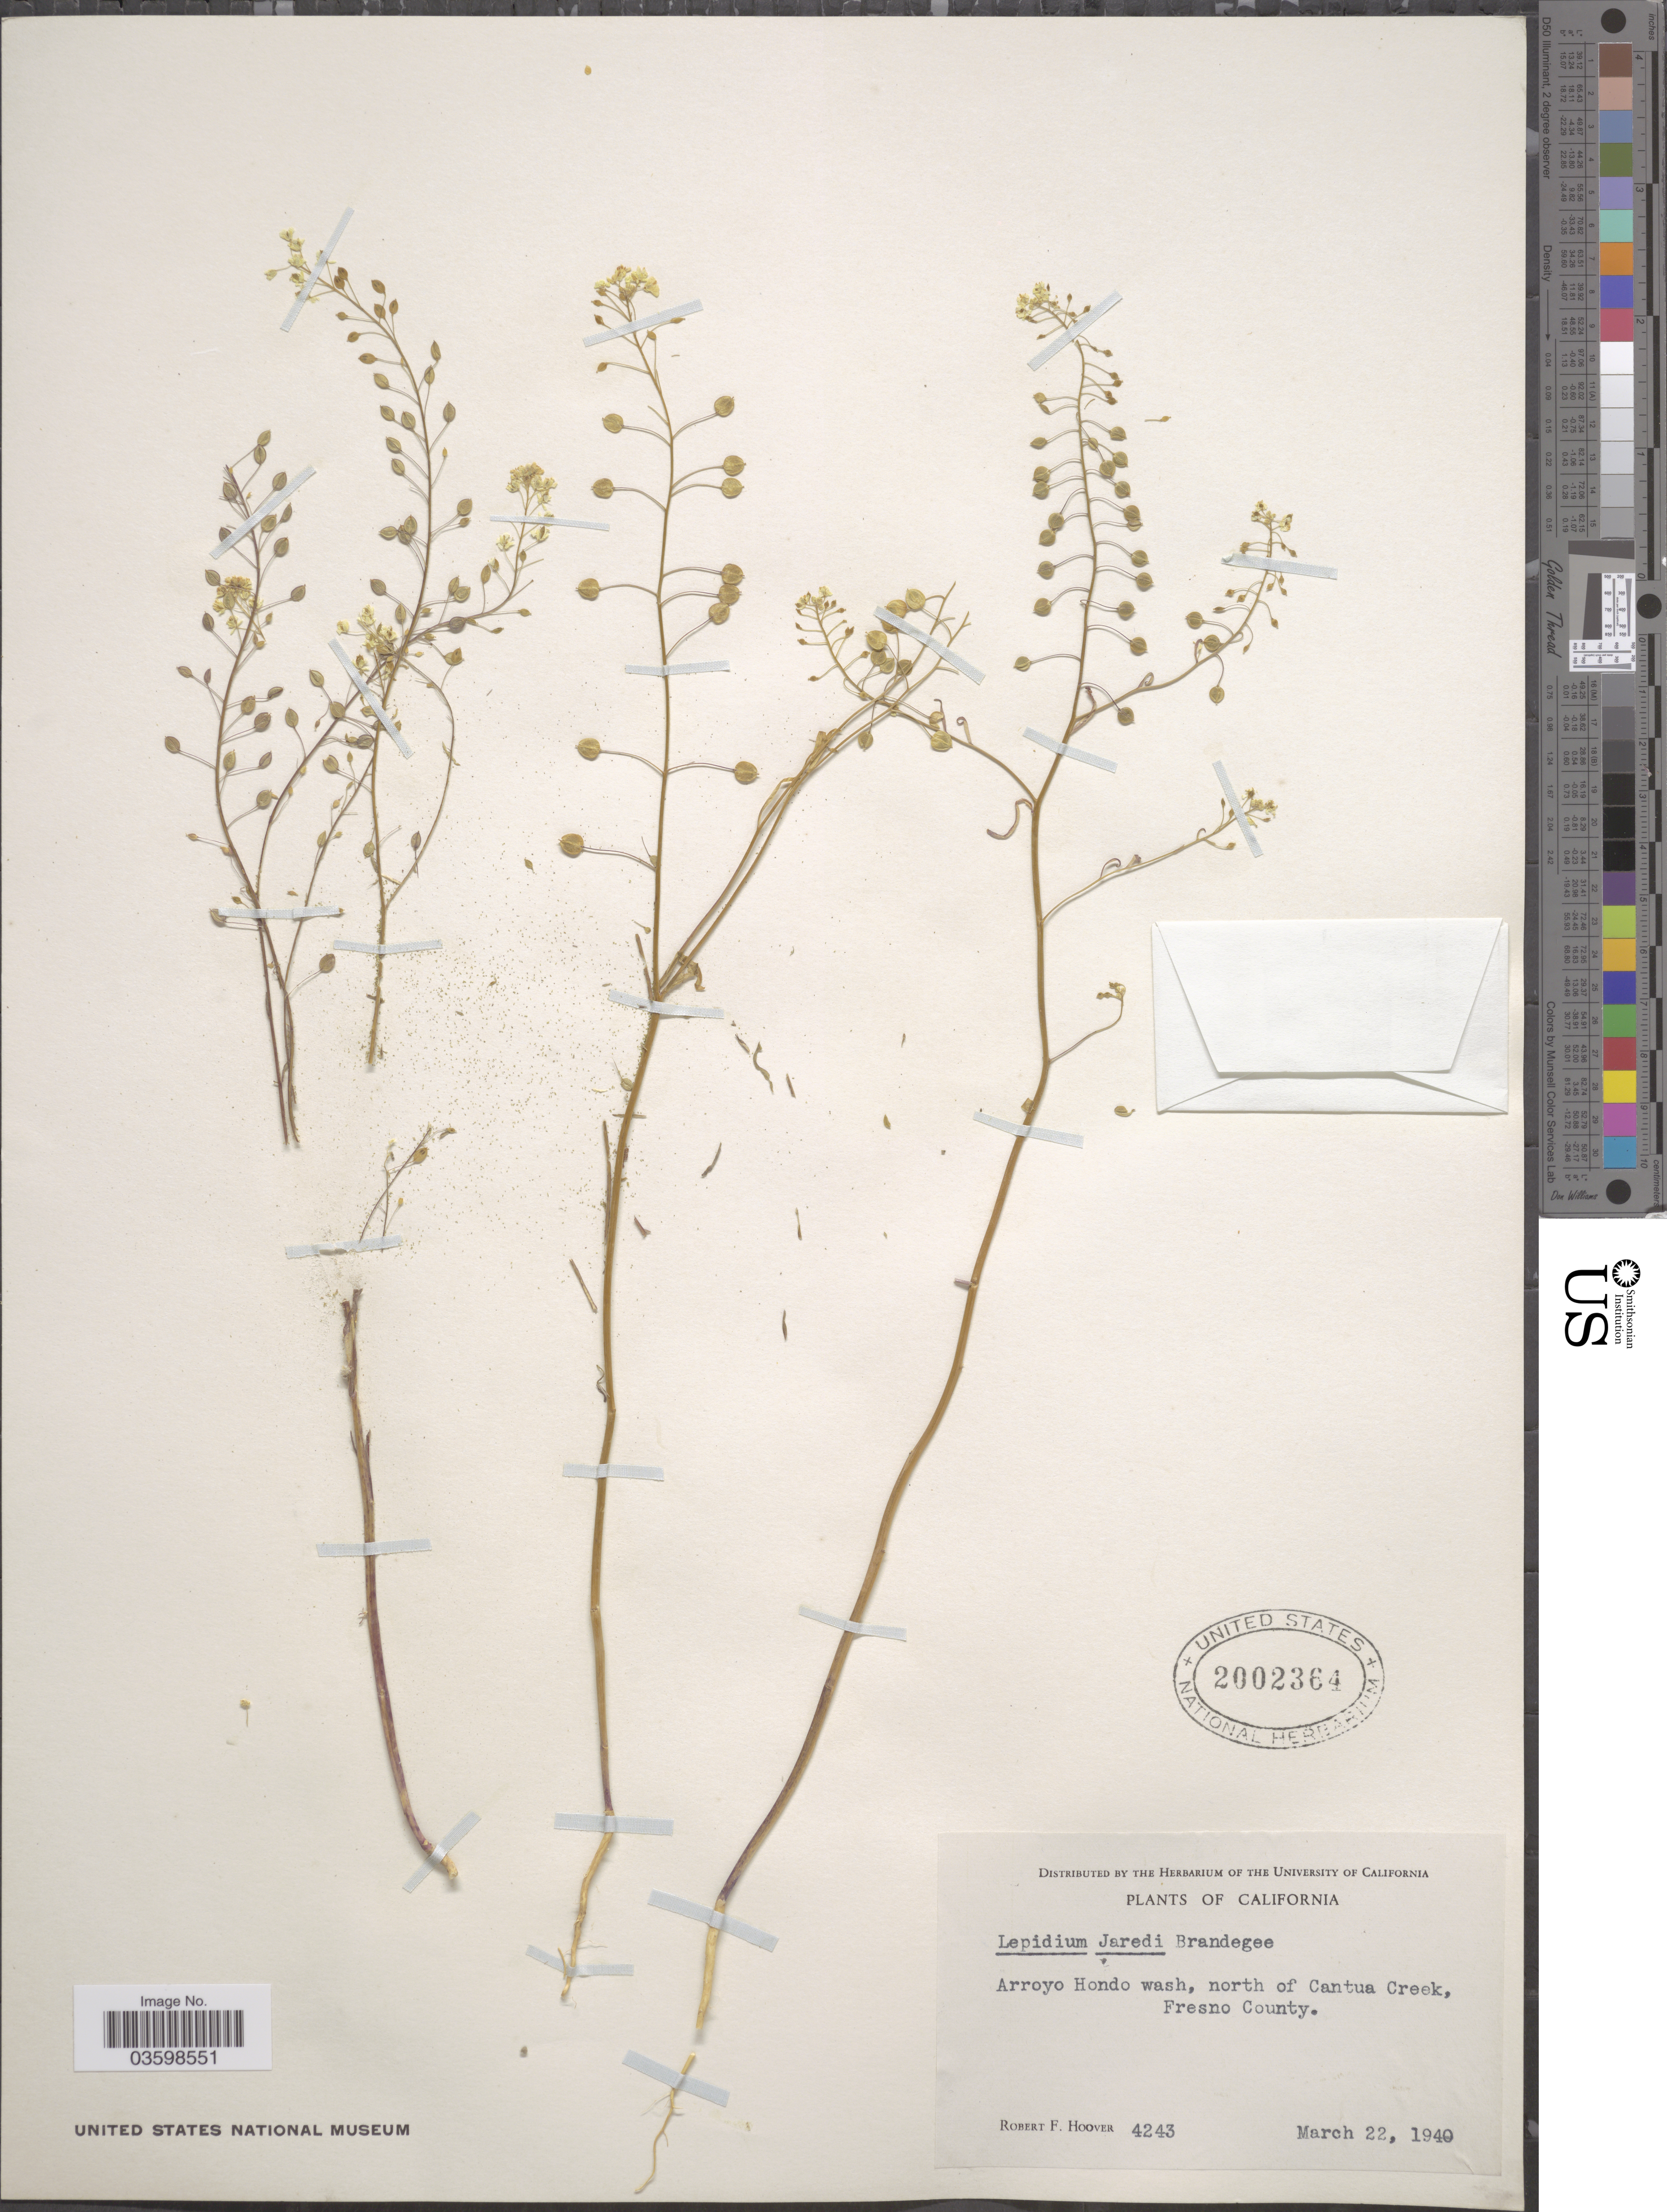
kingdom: Plantae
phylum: Tracheophyta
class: Magnoliopsida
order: Brassicales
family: Brassicaceae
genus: Lepidium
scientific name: Lepidium jaredii subsp. album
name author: Hoover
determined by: Al-Shehbaz, I. A., (MO), Missouri Botanical Garden (UNITED STATES)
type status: Isotype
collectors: R. F. Hoover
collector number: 4243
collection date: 1940-03-22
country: United States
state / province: California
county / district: Fresno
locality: Arroyo Hondo wash, north of Cantua Creek, Fresno County.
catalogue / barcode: US 2002364